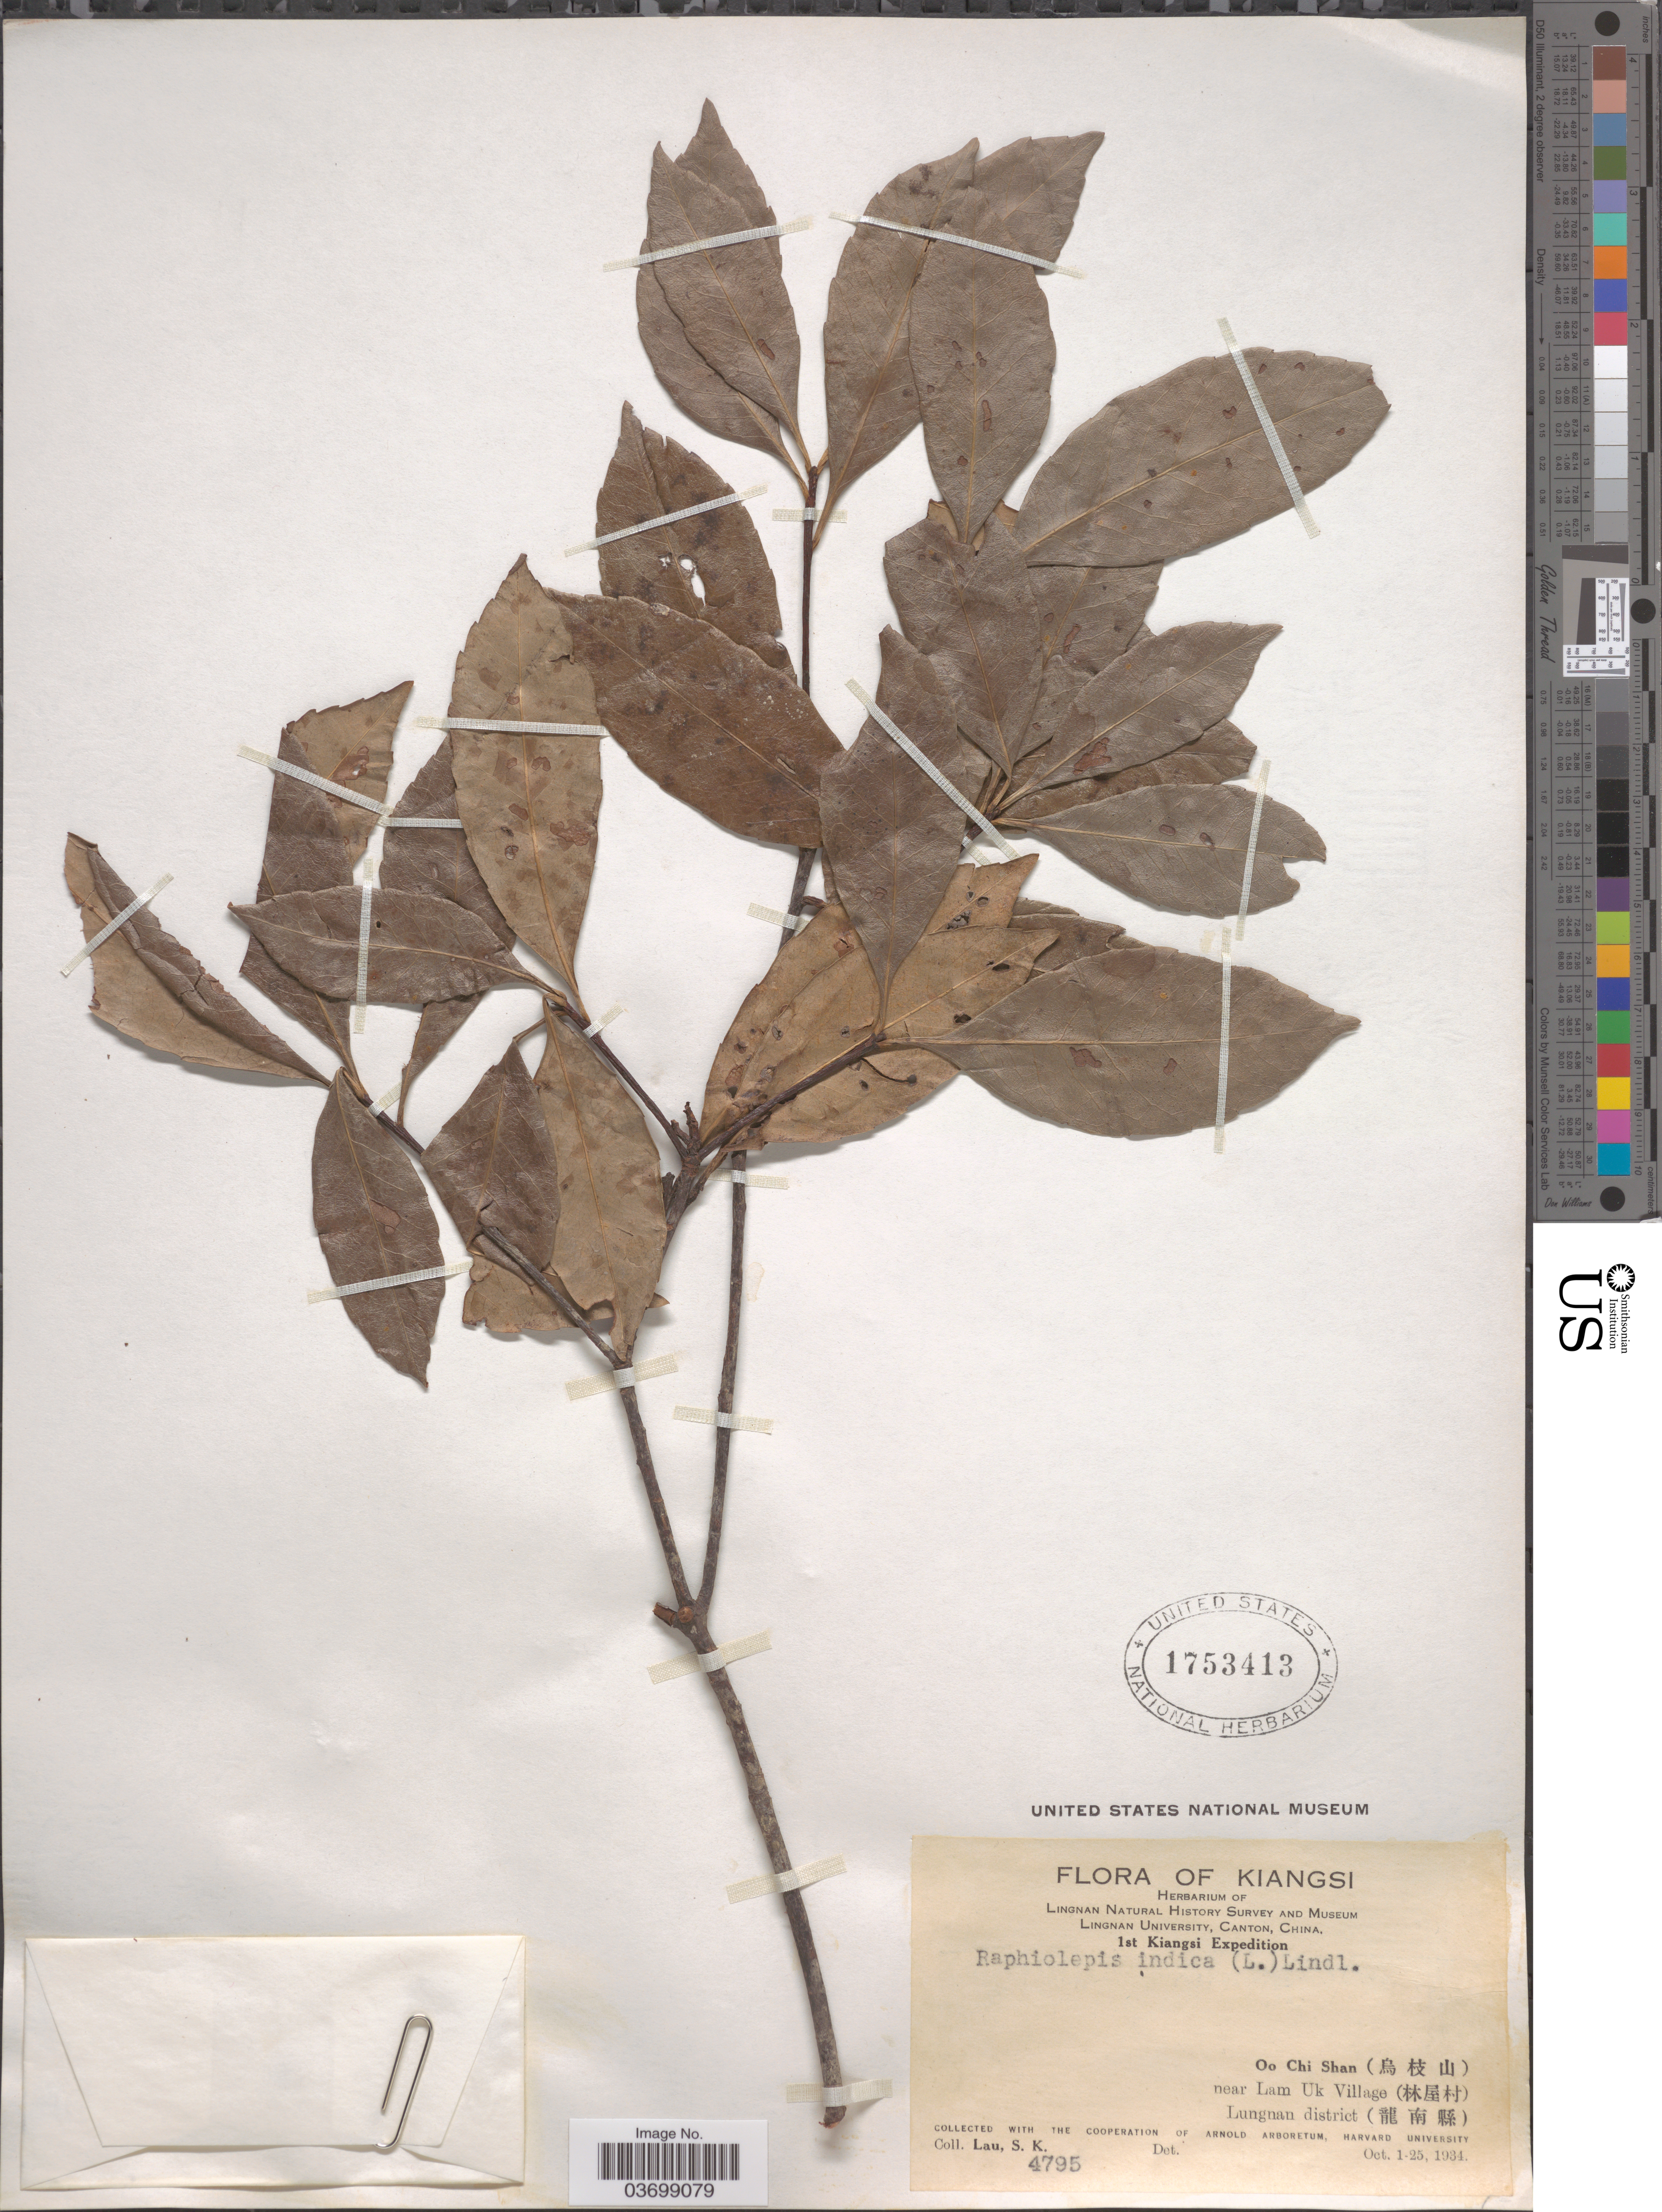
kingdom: Plantae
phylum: Tracheophyta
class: Magnoliopsida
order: Rosales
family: Rosaceae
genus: Rhaphiolepis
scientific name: Rhaphiolepis indica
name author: (L.) Lindl.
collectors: S. K. Lau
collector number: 4795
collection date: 1934-10-01/1934-10-25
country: China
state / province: Jiangxi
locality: Kiangsi. Oo Chi Shan (X) near Lam Uk Village (X). Lungnan district (X).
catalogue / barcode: US 1753413